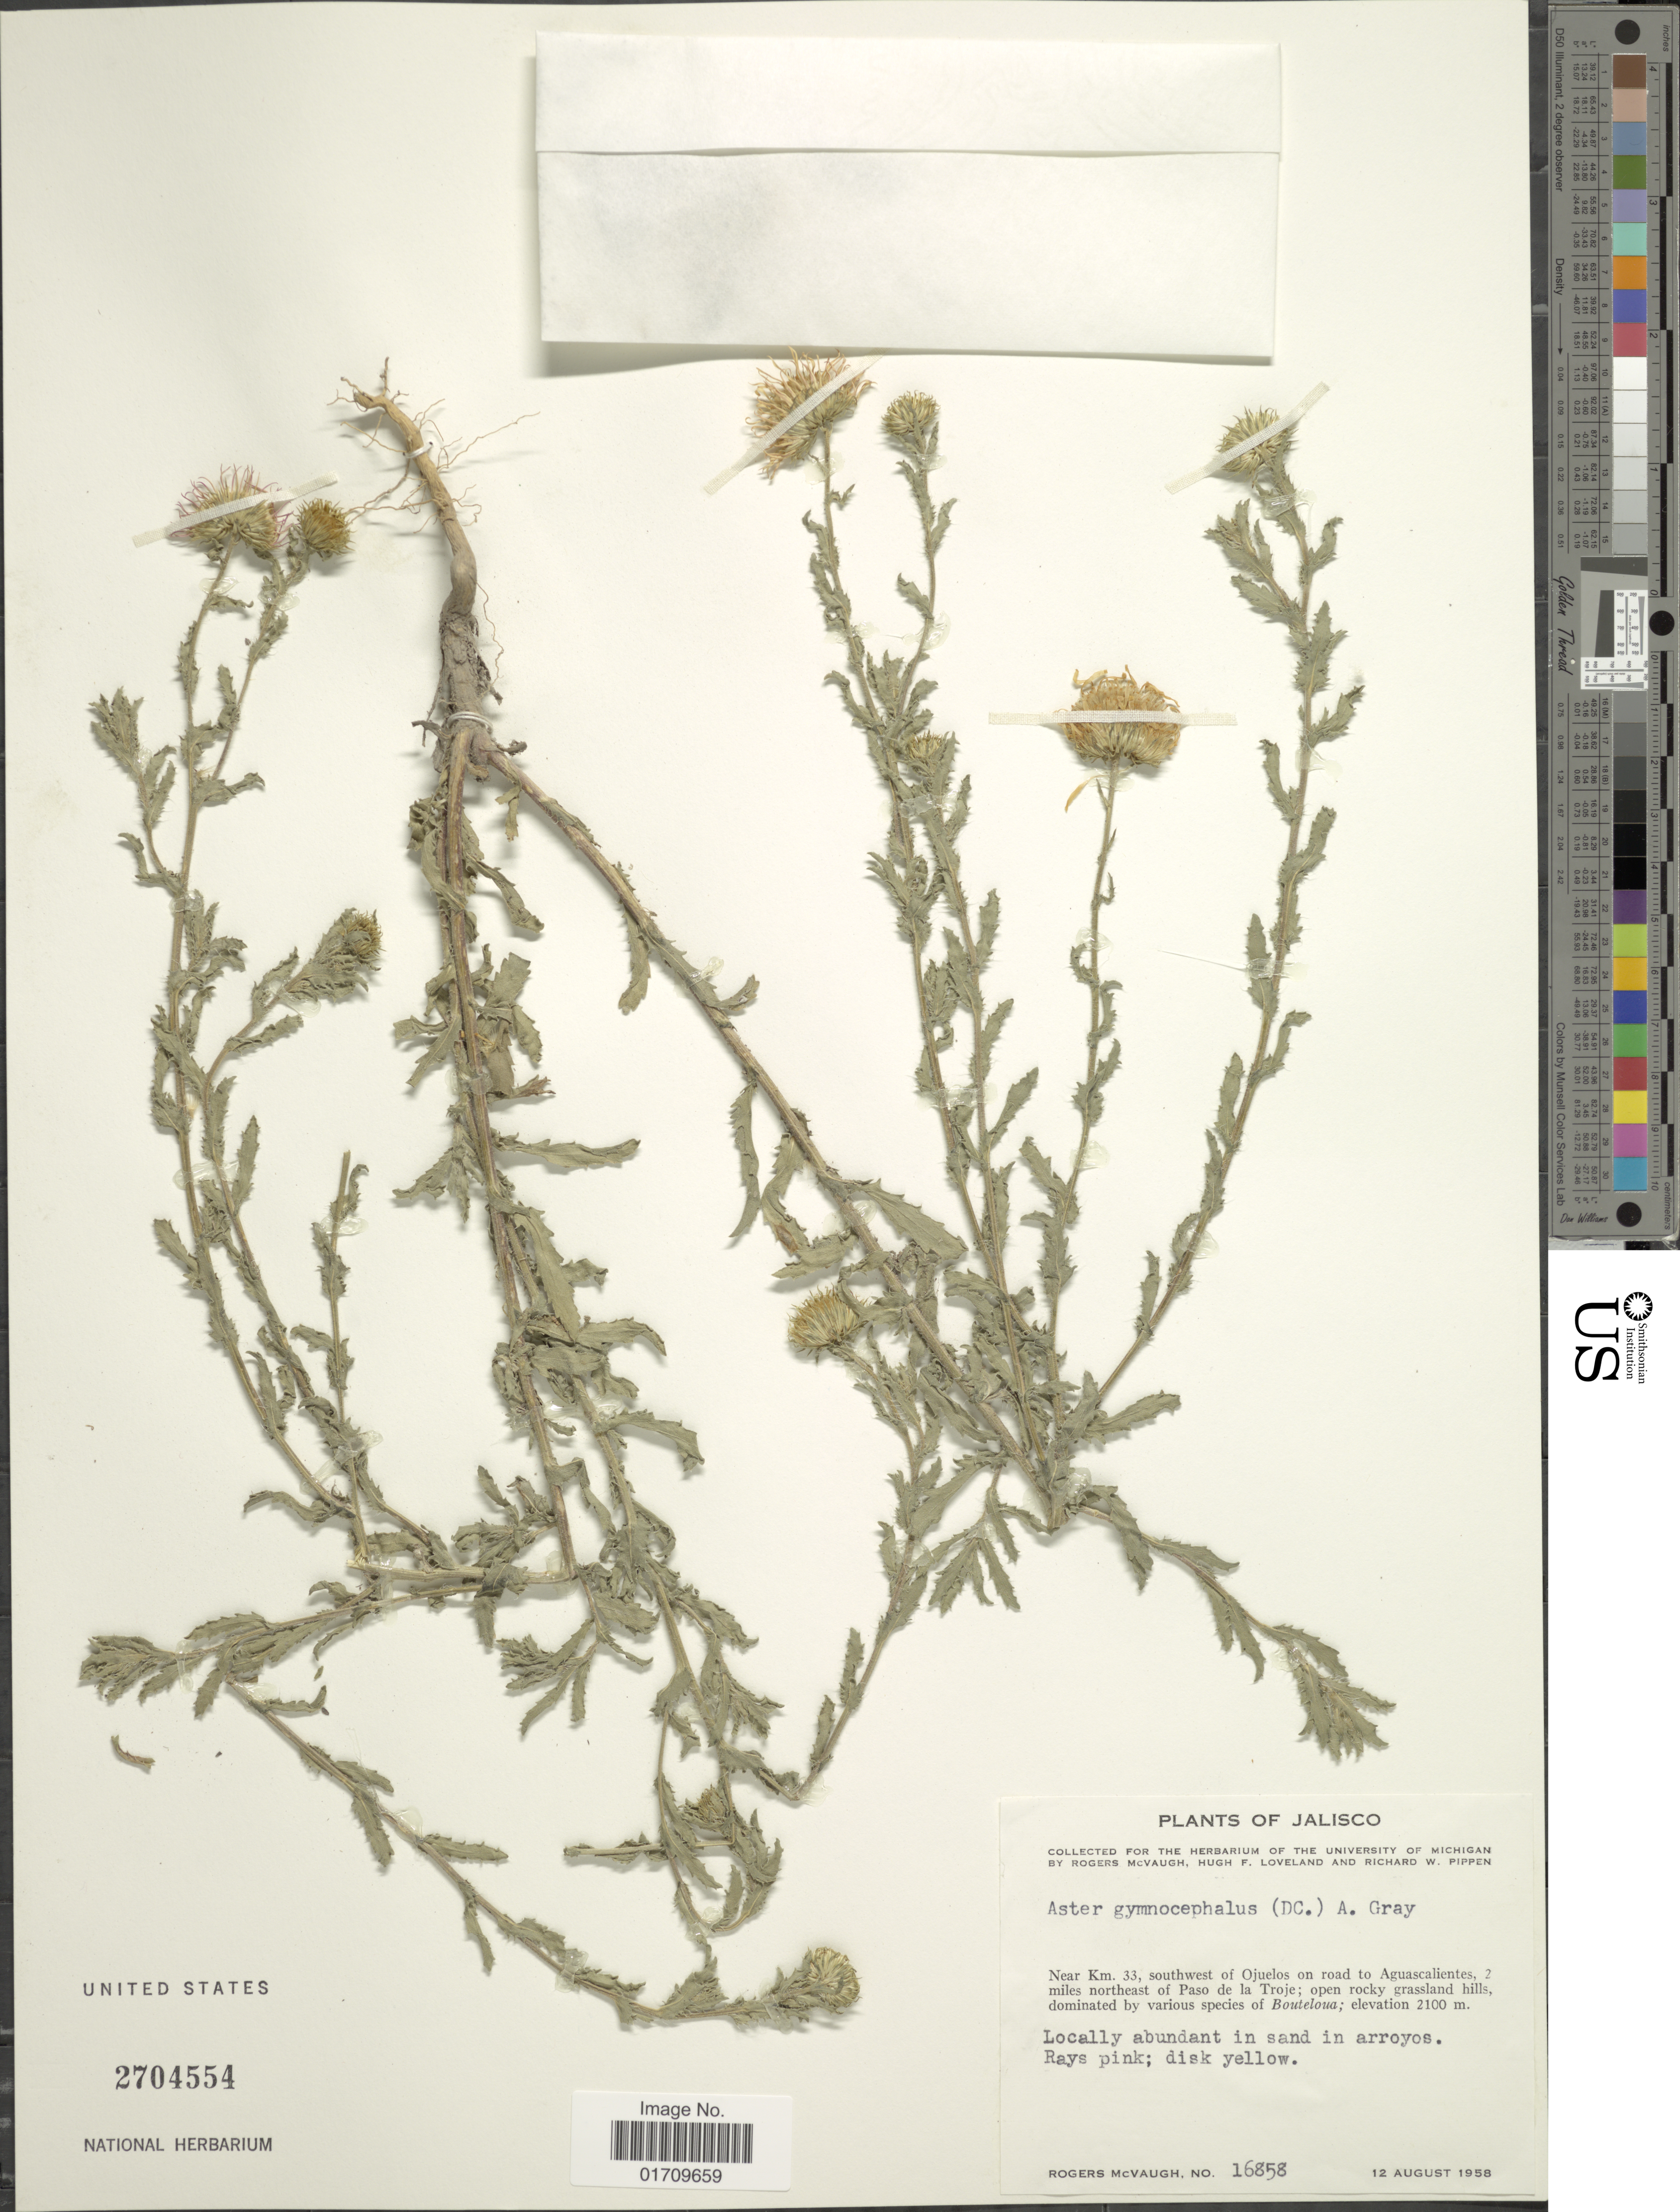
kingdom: Plantae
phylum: Tracheophyta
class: Magnoliopsida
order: Asterales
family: Asteraceae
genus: Machaeranthera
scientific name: Machaeranthera gymnocephala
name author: (DC.) Shinners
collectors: R. McVaugh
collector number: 16858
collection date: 1958-08-12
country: Mexico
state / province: Jalisco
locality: Near Km 33, southwest of Ojuelos on road to Aguascalientes, 2 miles northeast of Paso de la Troje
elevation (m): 2100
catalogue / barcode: US 2704554